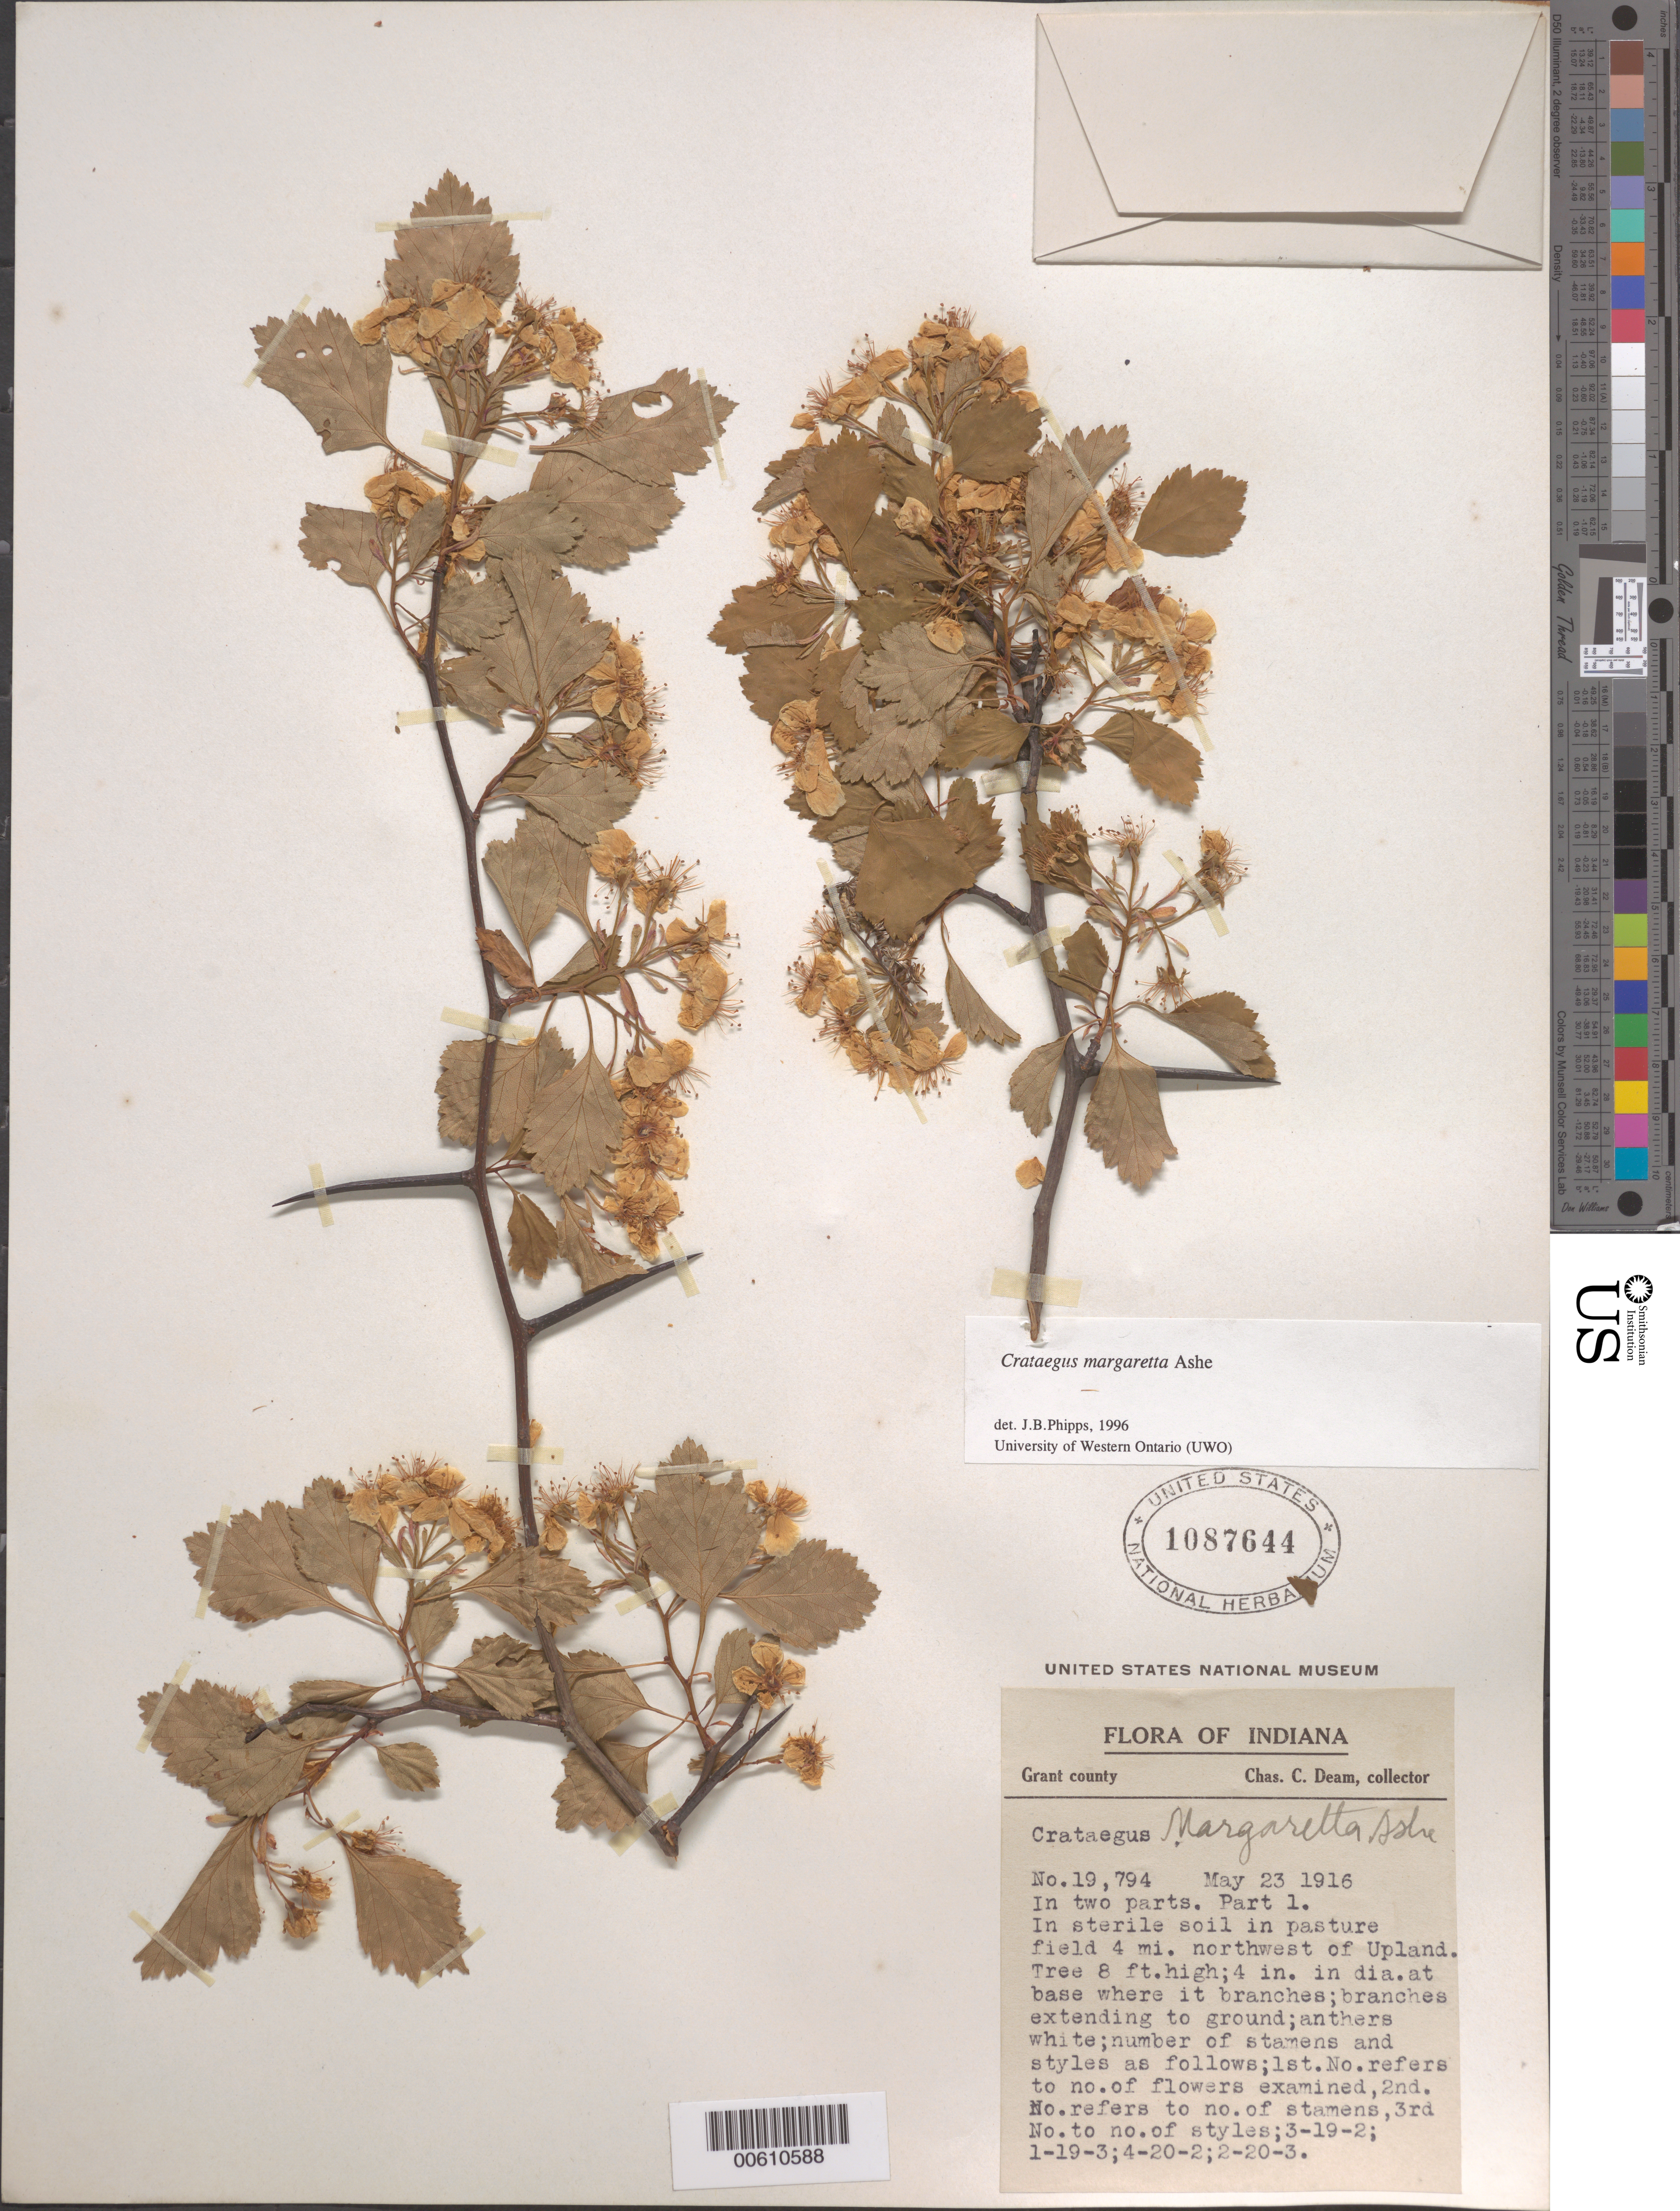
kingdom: Plantae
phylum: Tracheophyta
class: Magnoliopsida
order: Rosales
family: Rosaceae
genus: Crataegus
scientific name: Crataegus margarettae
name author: Ashe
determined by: Phipps, James B., (UWO), University of Western Ontario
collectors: C. C. Deam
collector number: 19794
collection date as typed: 23 May 1916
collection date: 1916-05-23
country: United States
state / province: Indiana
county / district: Grant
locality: Field 4 mi. NW of Upland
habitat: In sterile soil in pasture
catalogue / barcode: US 1087644